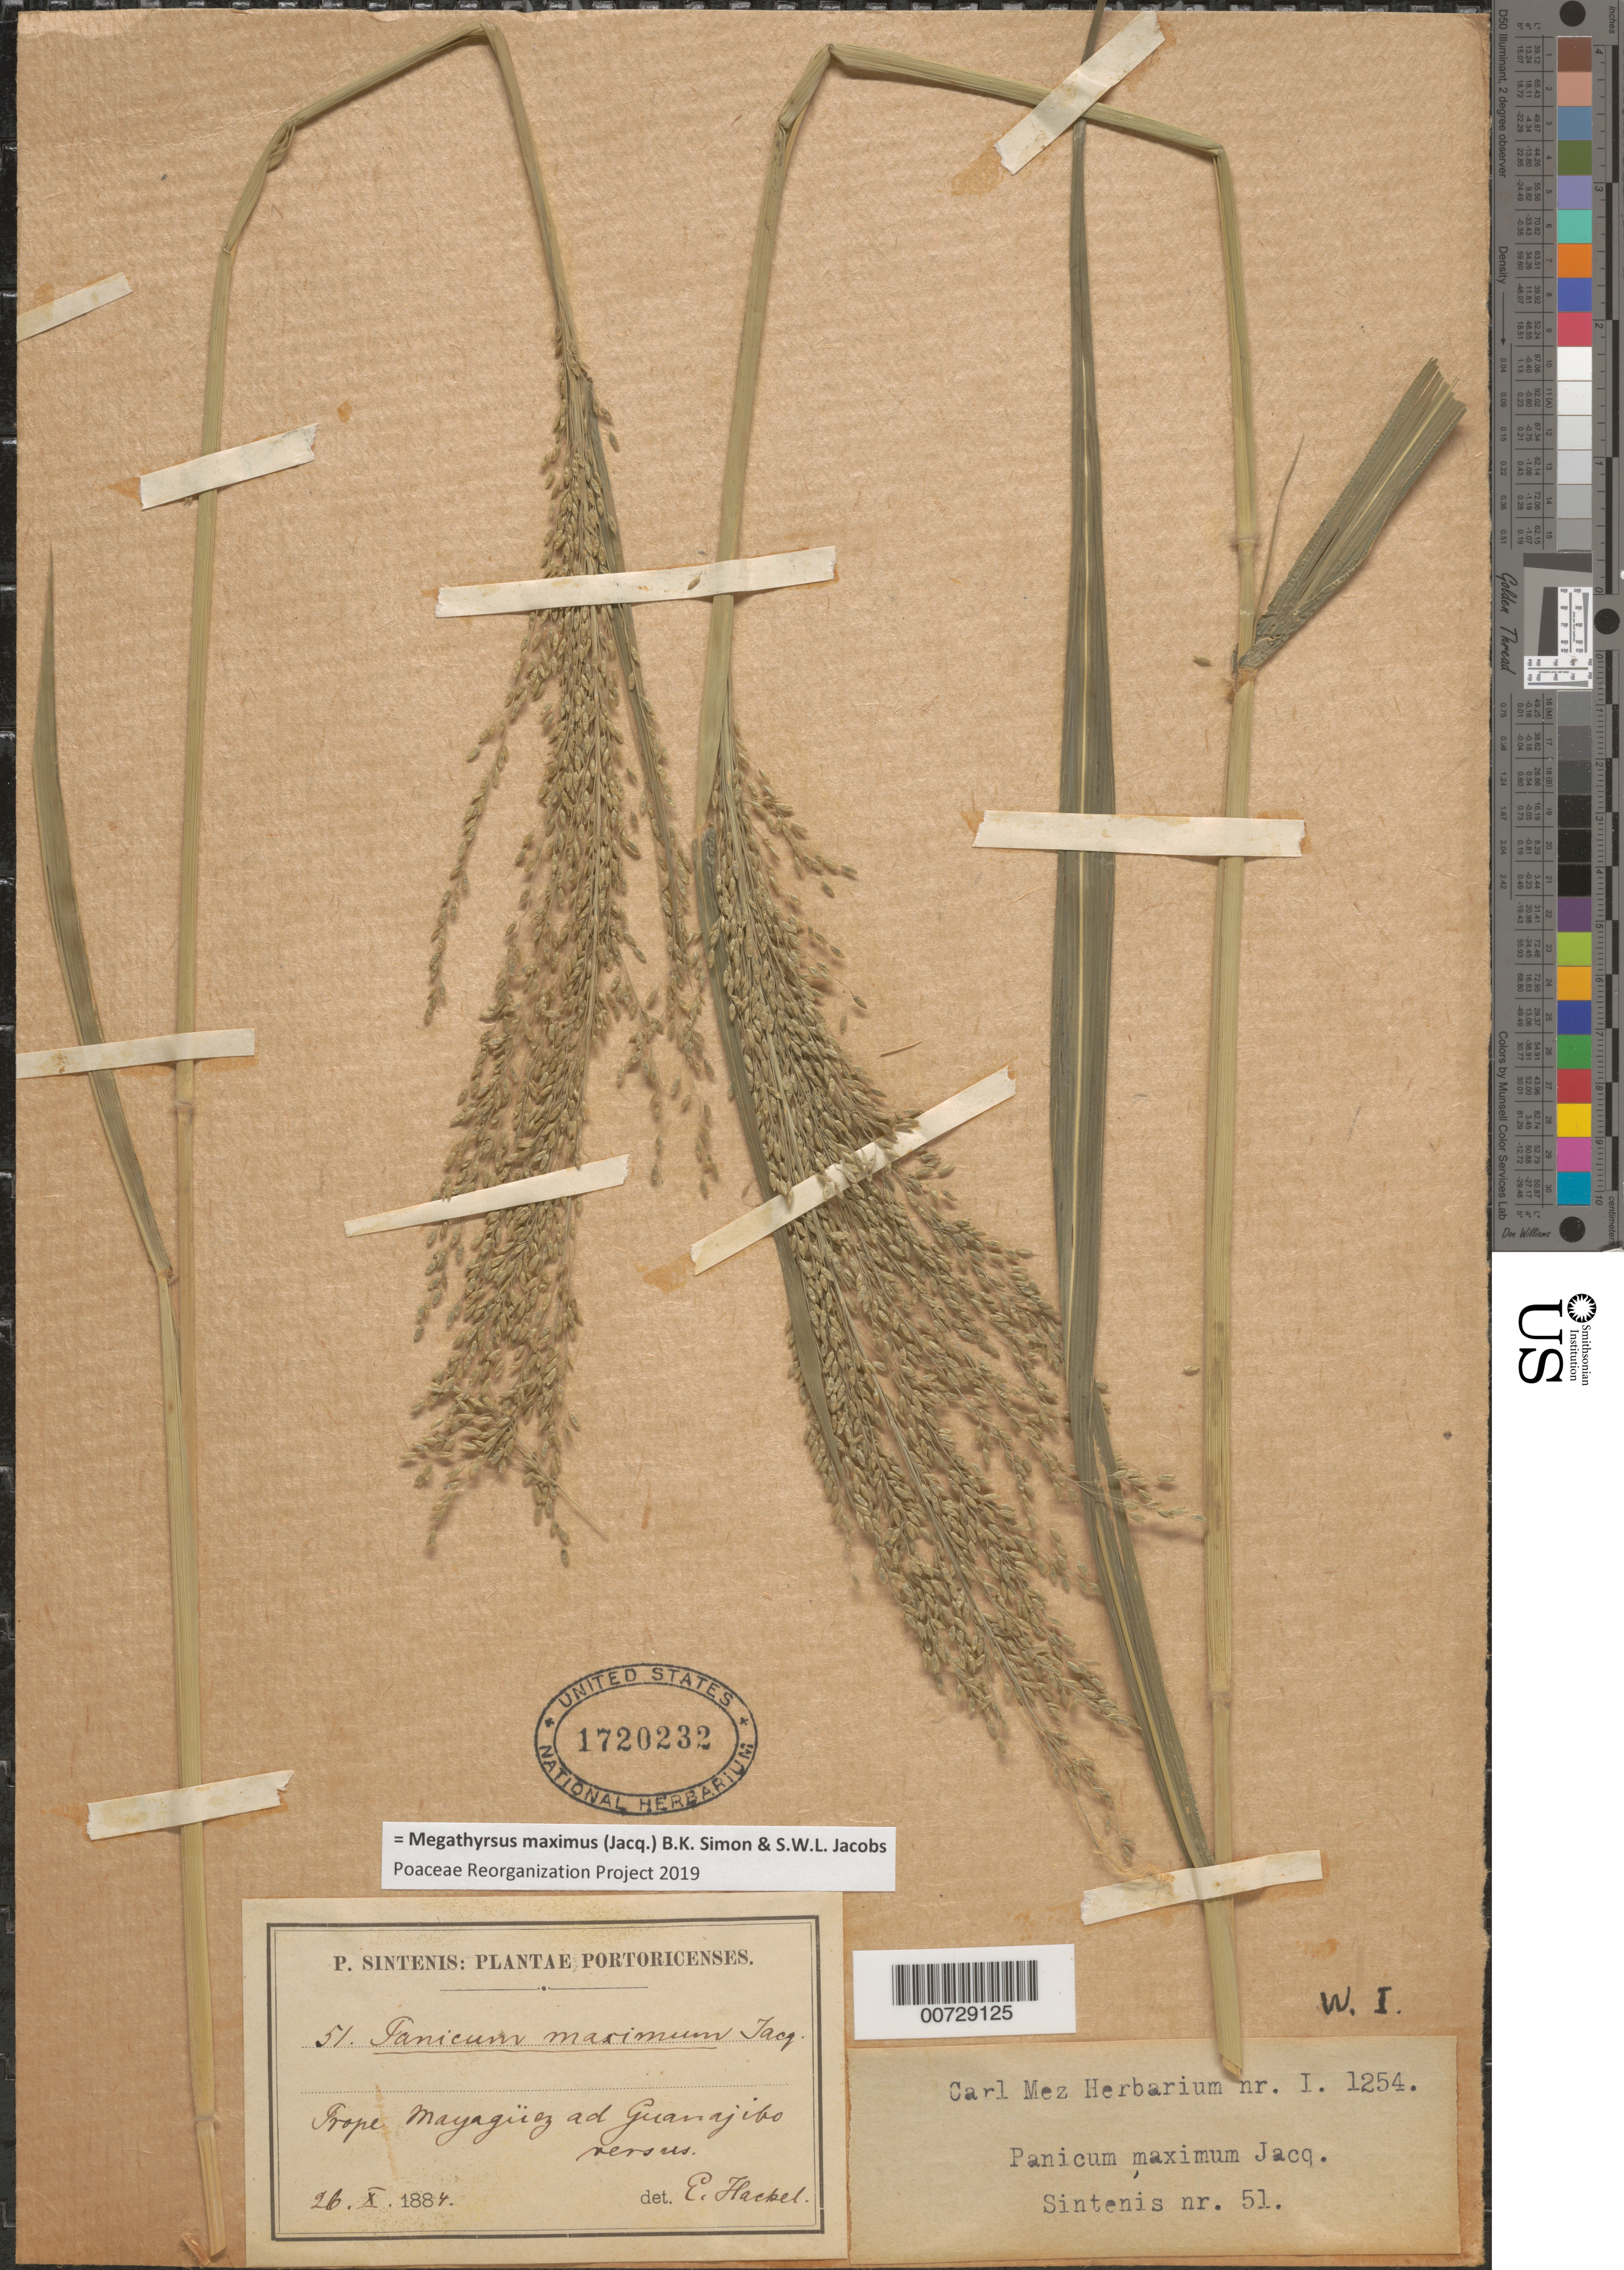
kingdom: Plantae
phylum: Tracheophyta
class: Liliopsida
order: Poales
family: Poaceae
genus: Megathyrsus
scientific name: Megathyrsus maximus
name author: (Jacq.) B.K. Simon & S.W.L. Jacobs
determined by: Hackel, E.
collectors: P. Sintenis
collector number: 51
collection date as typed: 26 Oct 1884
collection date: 1884-10-26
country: Puerto Rico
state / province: Mayagüez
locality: Ad Guanajibo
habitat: Versus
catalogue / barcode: US 1720232